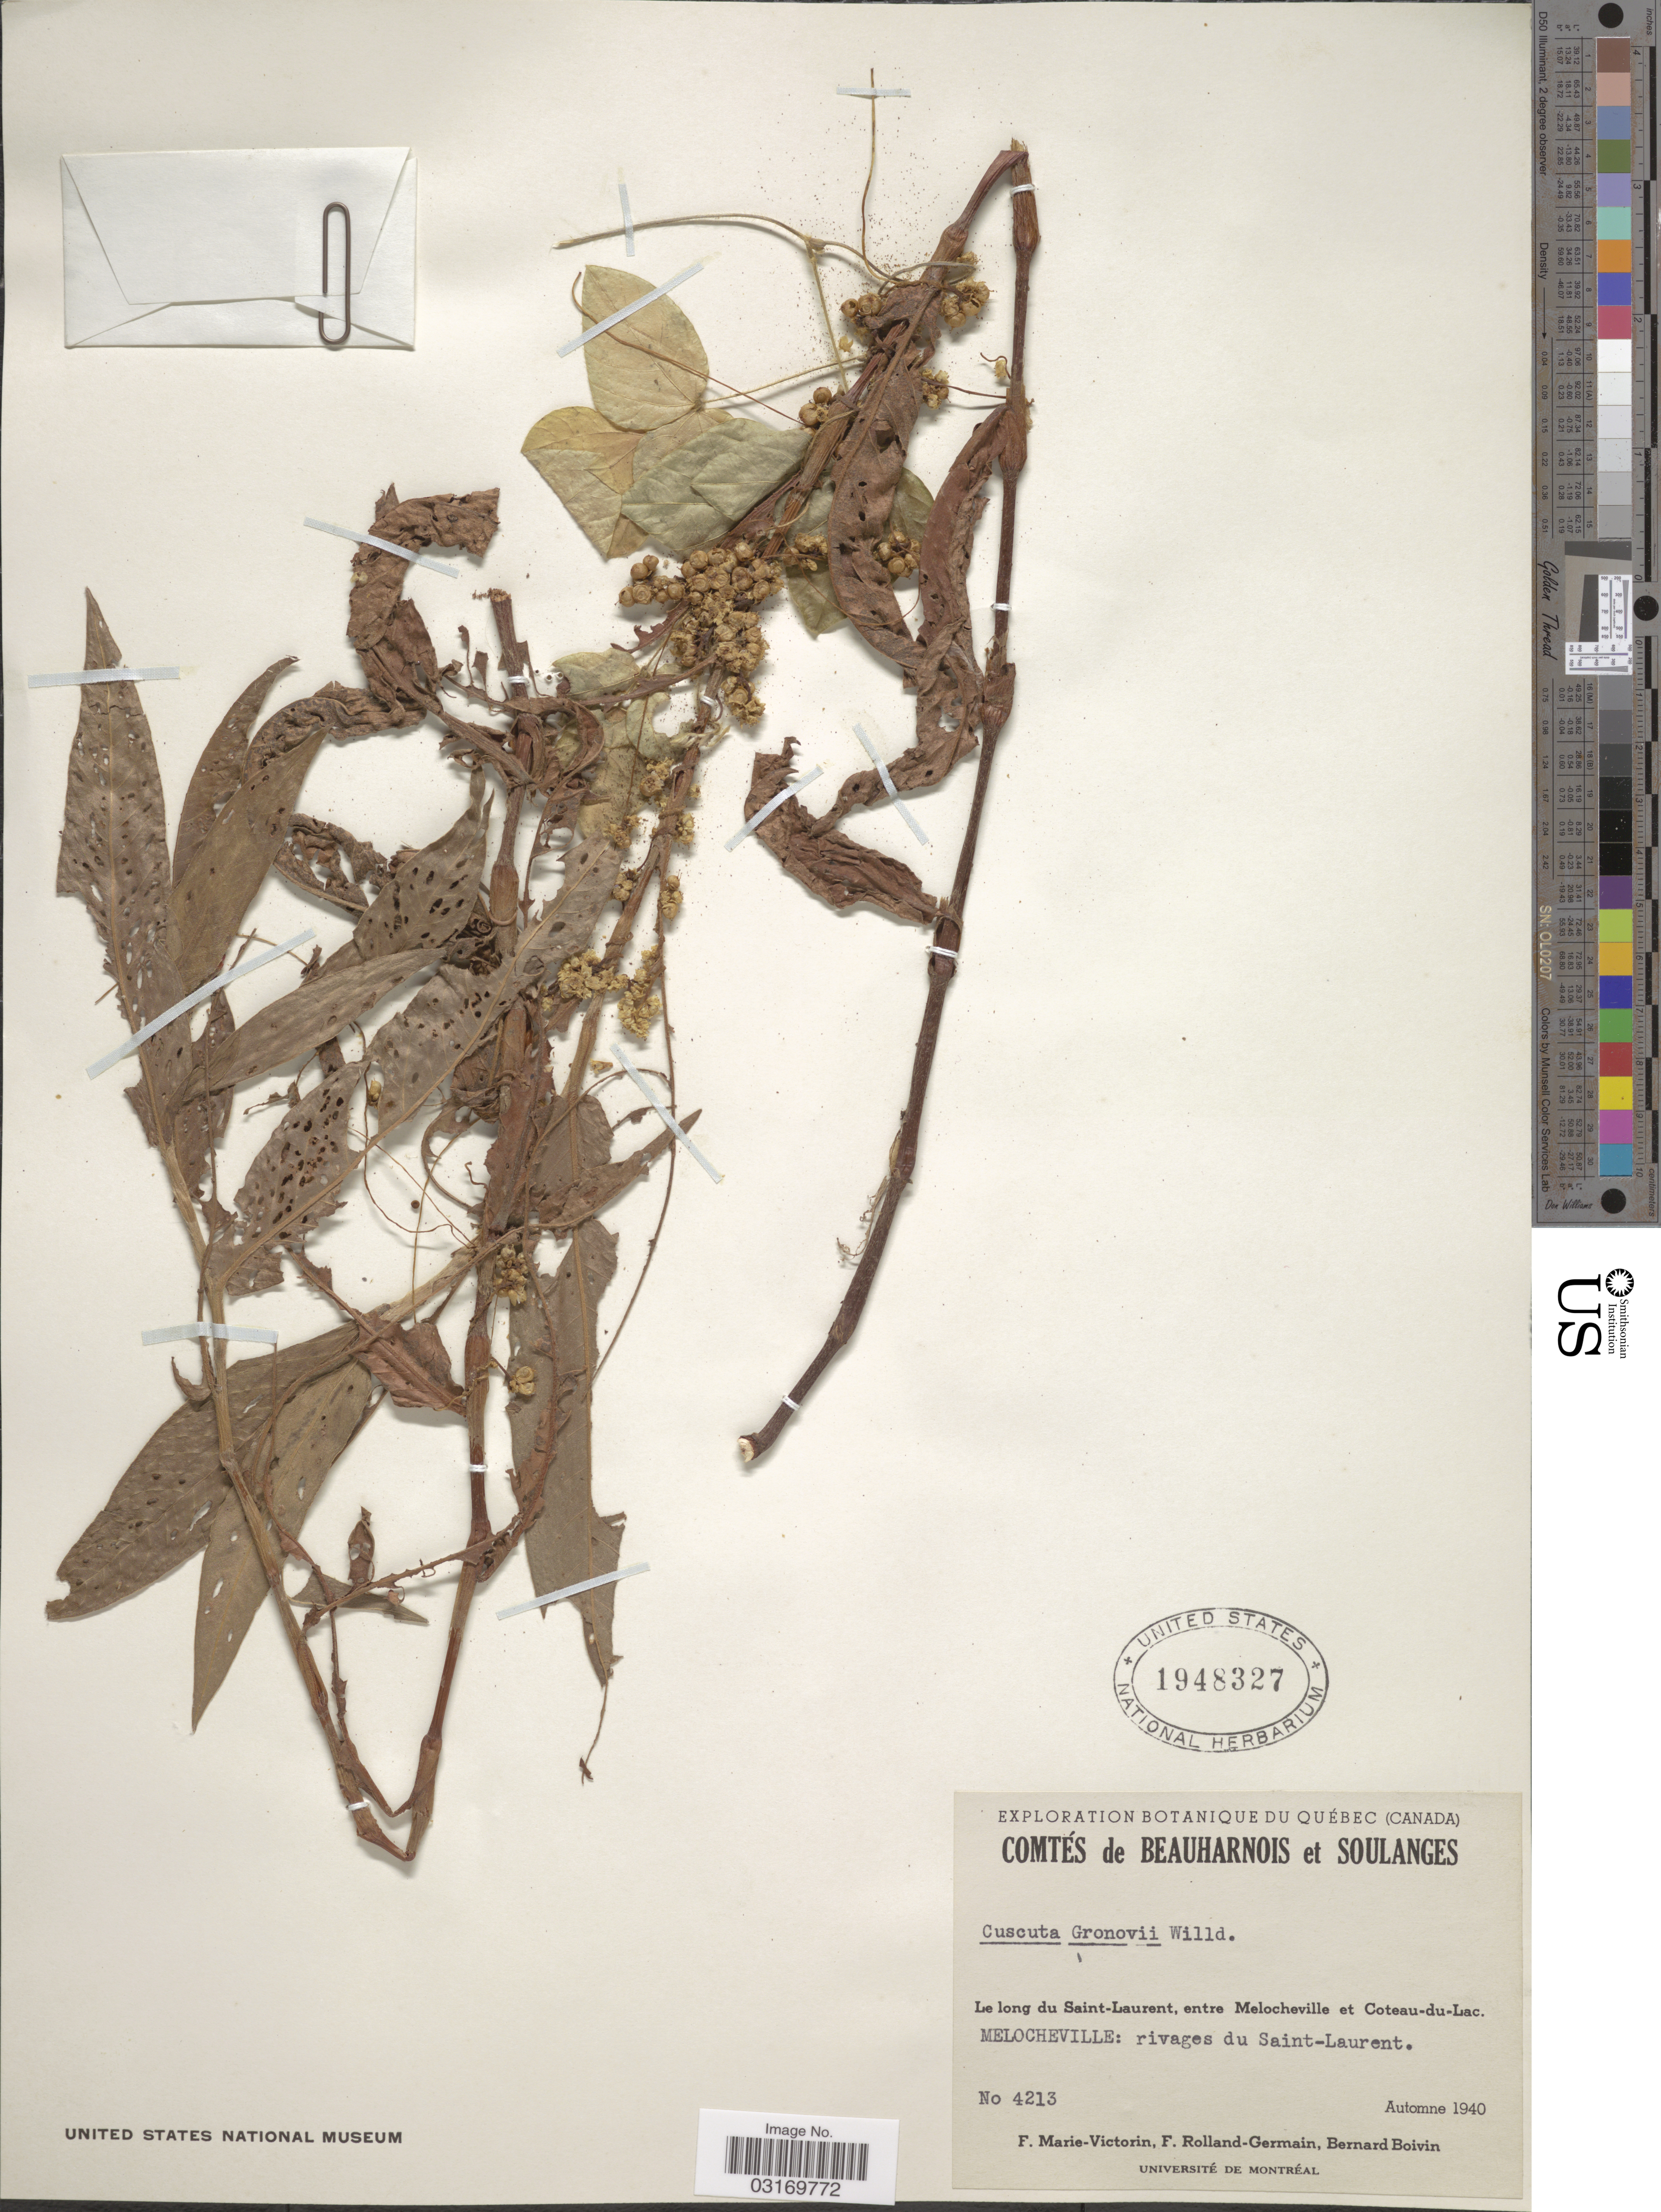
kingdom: Plantae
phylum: Tracheophyta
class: Magnoliopsida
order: Solanales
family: Convolvulaceae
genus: Cuscuta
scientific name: Cuscuta gronovii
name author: Willd. ex Schult.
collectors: F. Marie-Victorin, Rolland-Germain & J. R. B. Boivin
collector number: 4213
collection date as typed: Automne 1940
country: Canada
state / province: Quebec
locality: Comtés de Beauharnois et Soulanges. Le long du Saint-Laurent, entre Melocheville et Coteau-du-Lac. Melocheville: rivages du Saint-Laurent.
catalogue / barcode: US 1948327